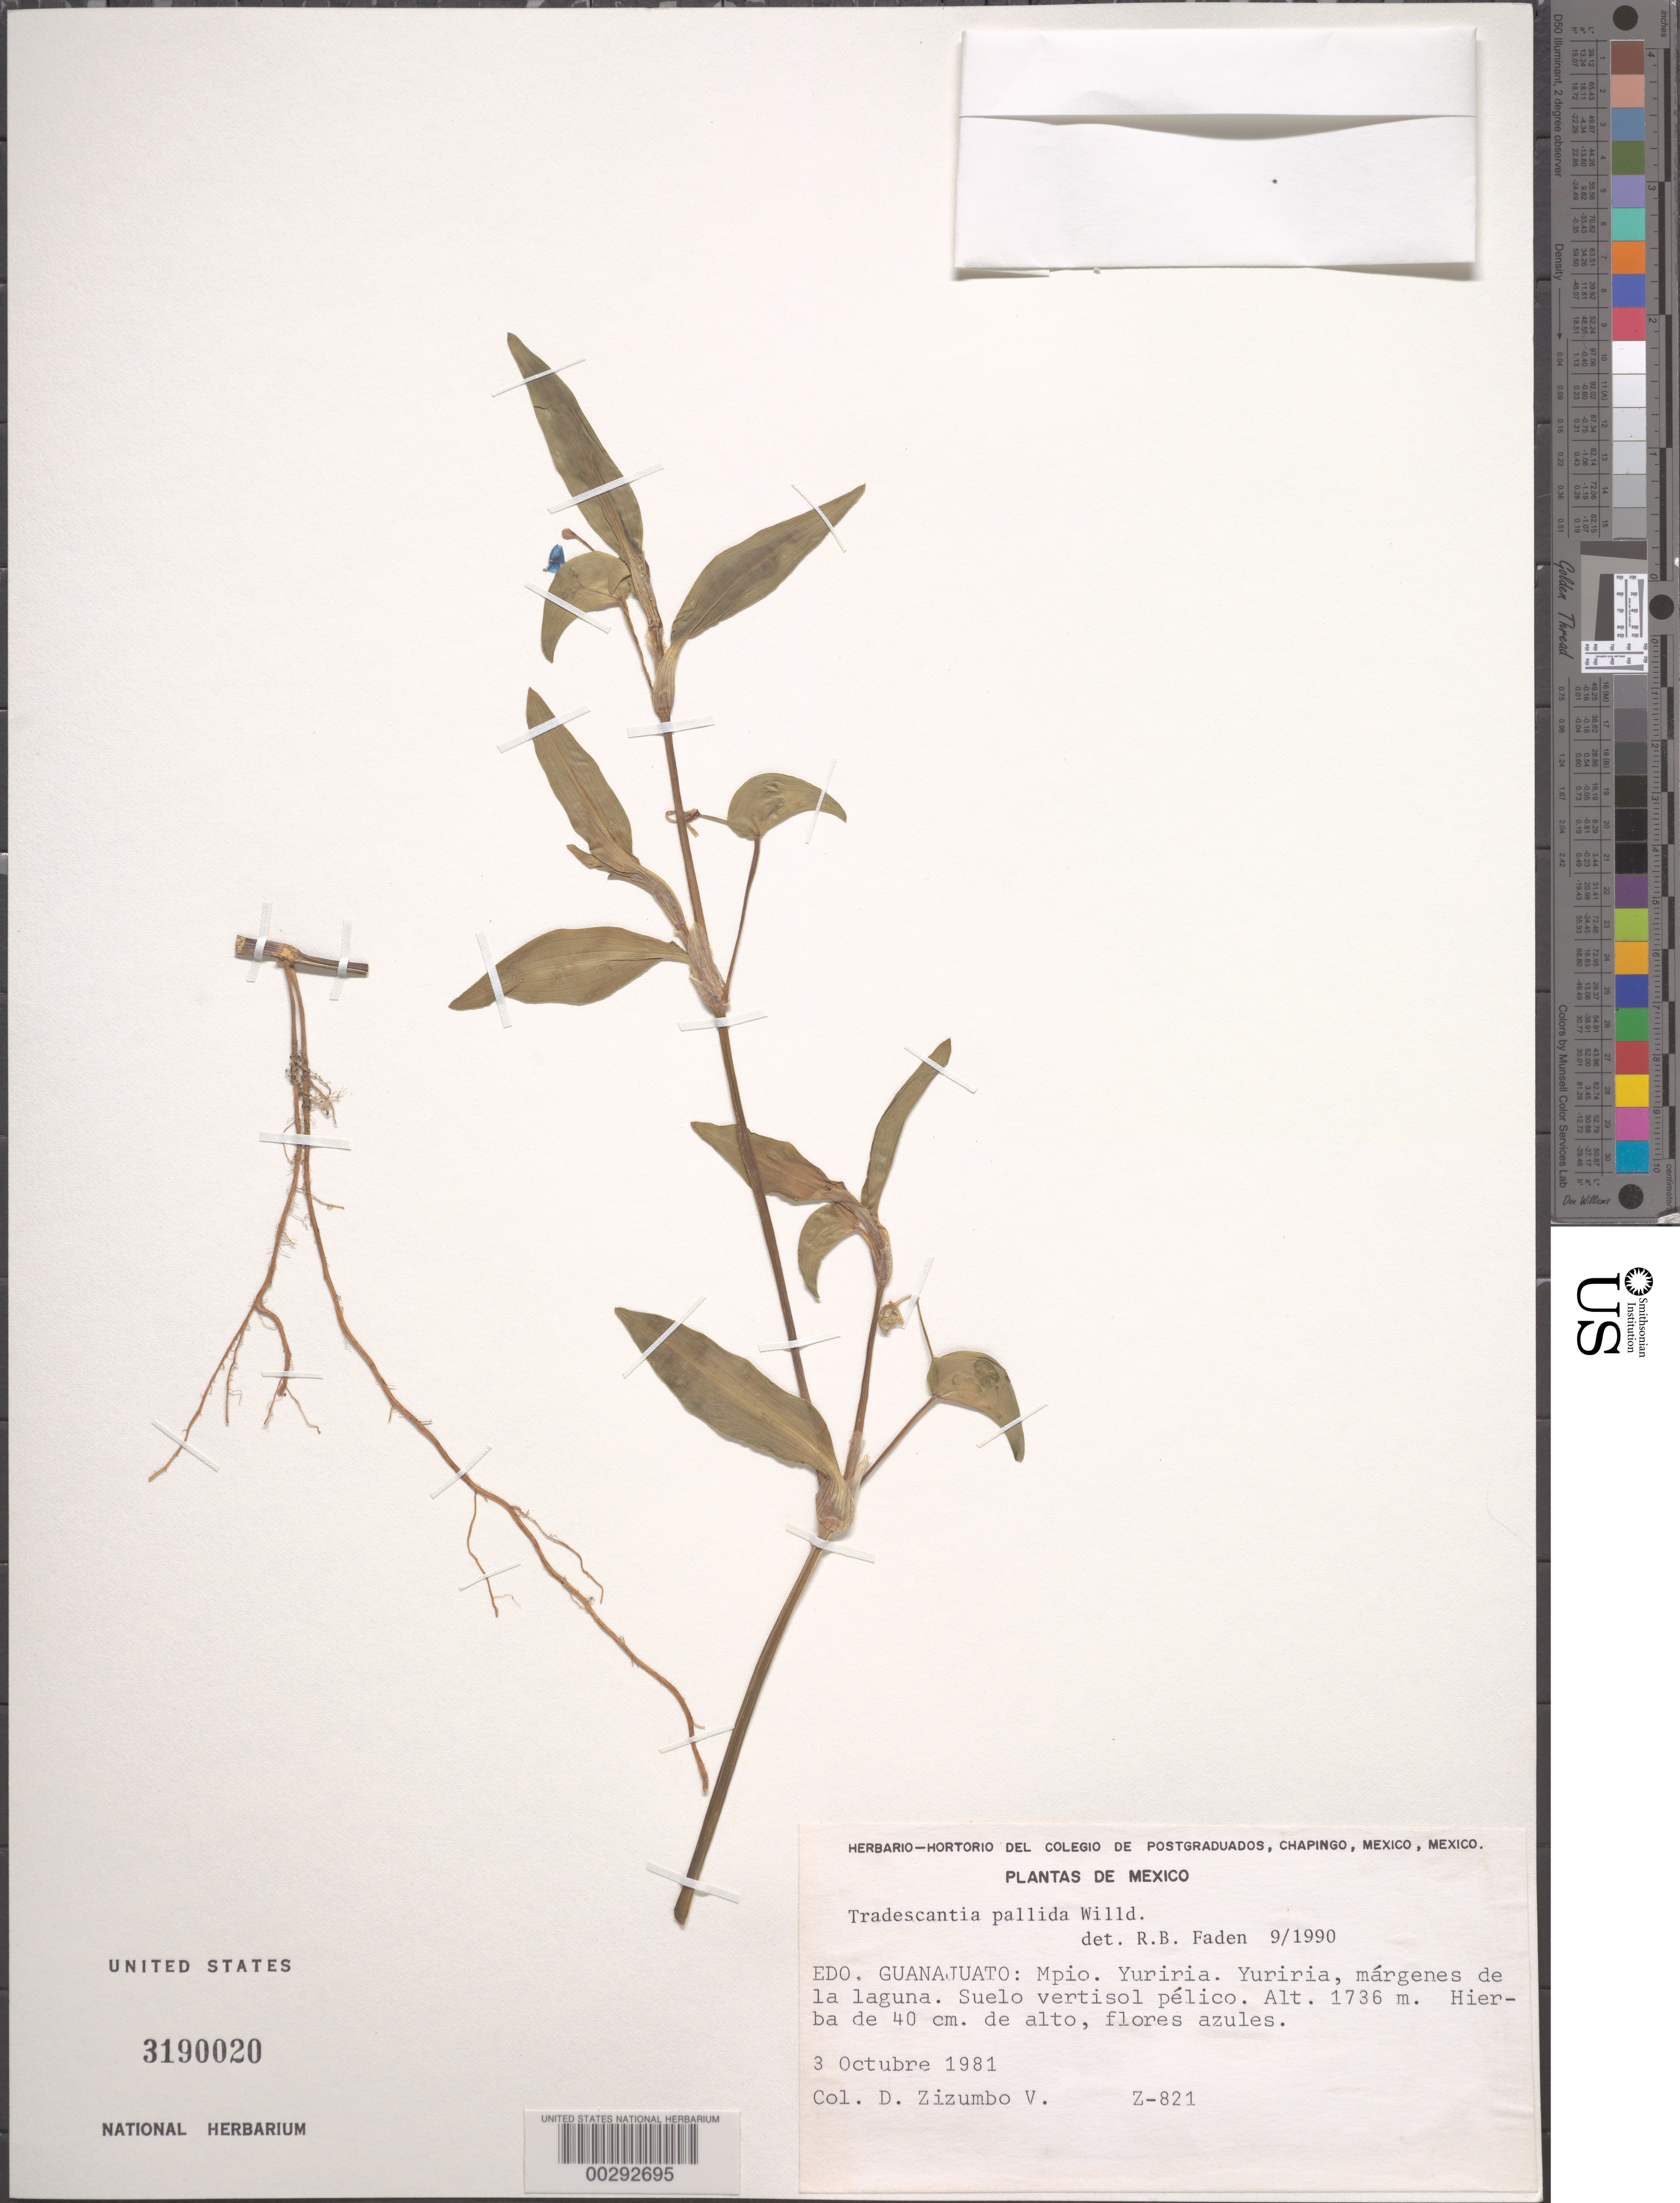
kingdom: Plantae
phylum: Tracheophyta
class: Liliopsida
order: Commelinales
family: Commelinaceae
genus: Tradescantia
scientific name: Tradescantia pallida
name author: (Rose) D.R. Hunt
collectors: D. Zizumbo V.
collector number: Z-821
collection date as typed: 03 Oct 1981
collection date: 1981-10-03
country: Mexico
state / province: Guanajuato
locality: Yuriria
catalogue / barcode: US 3190020